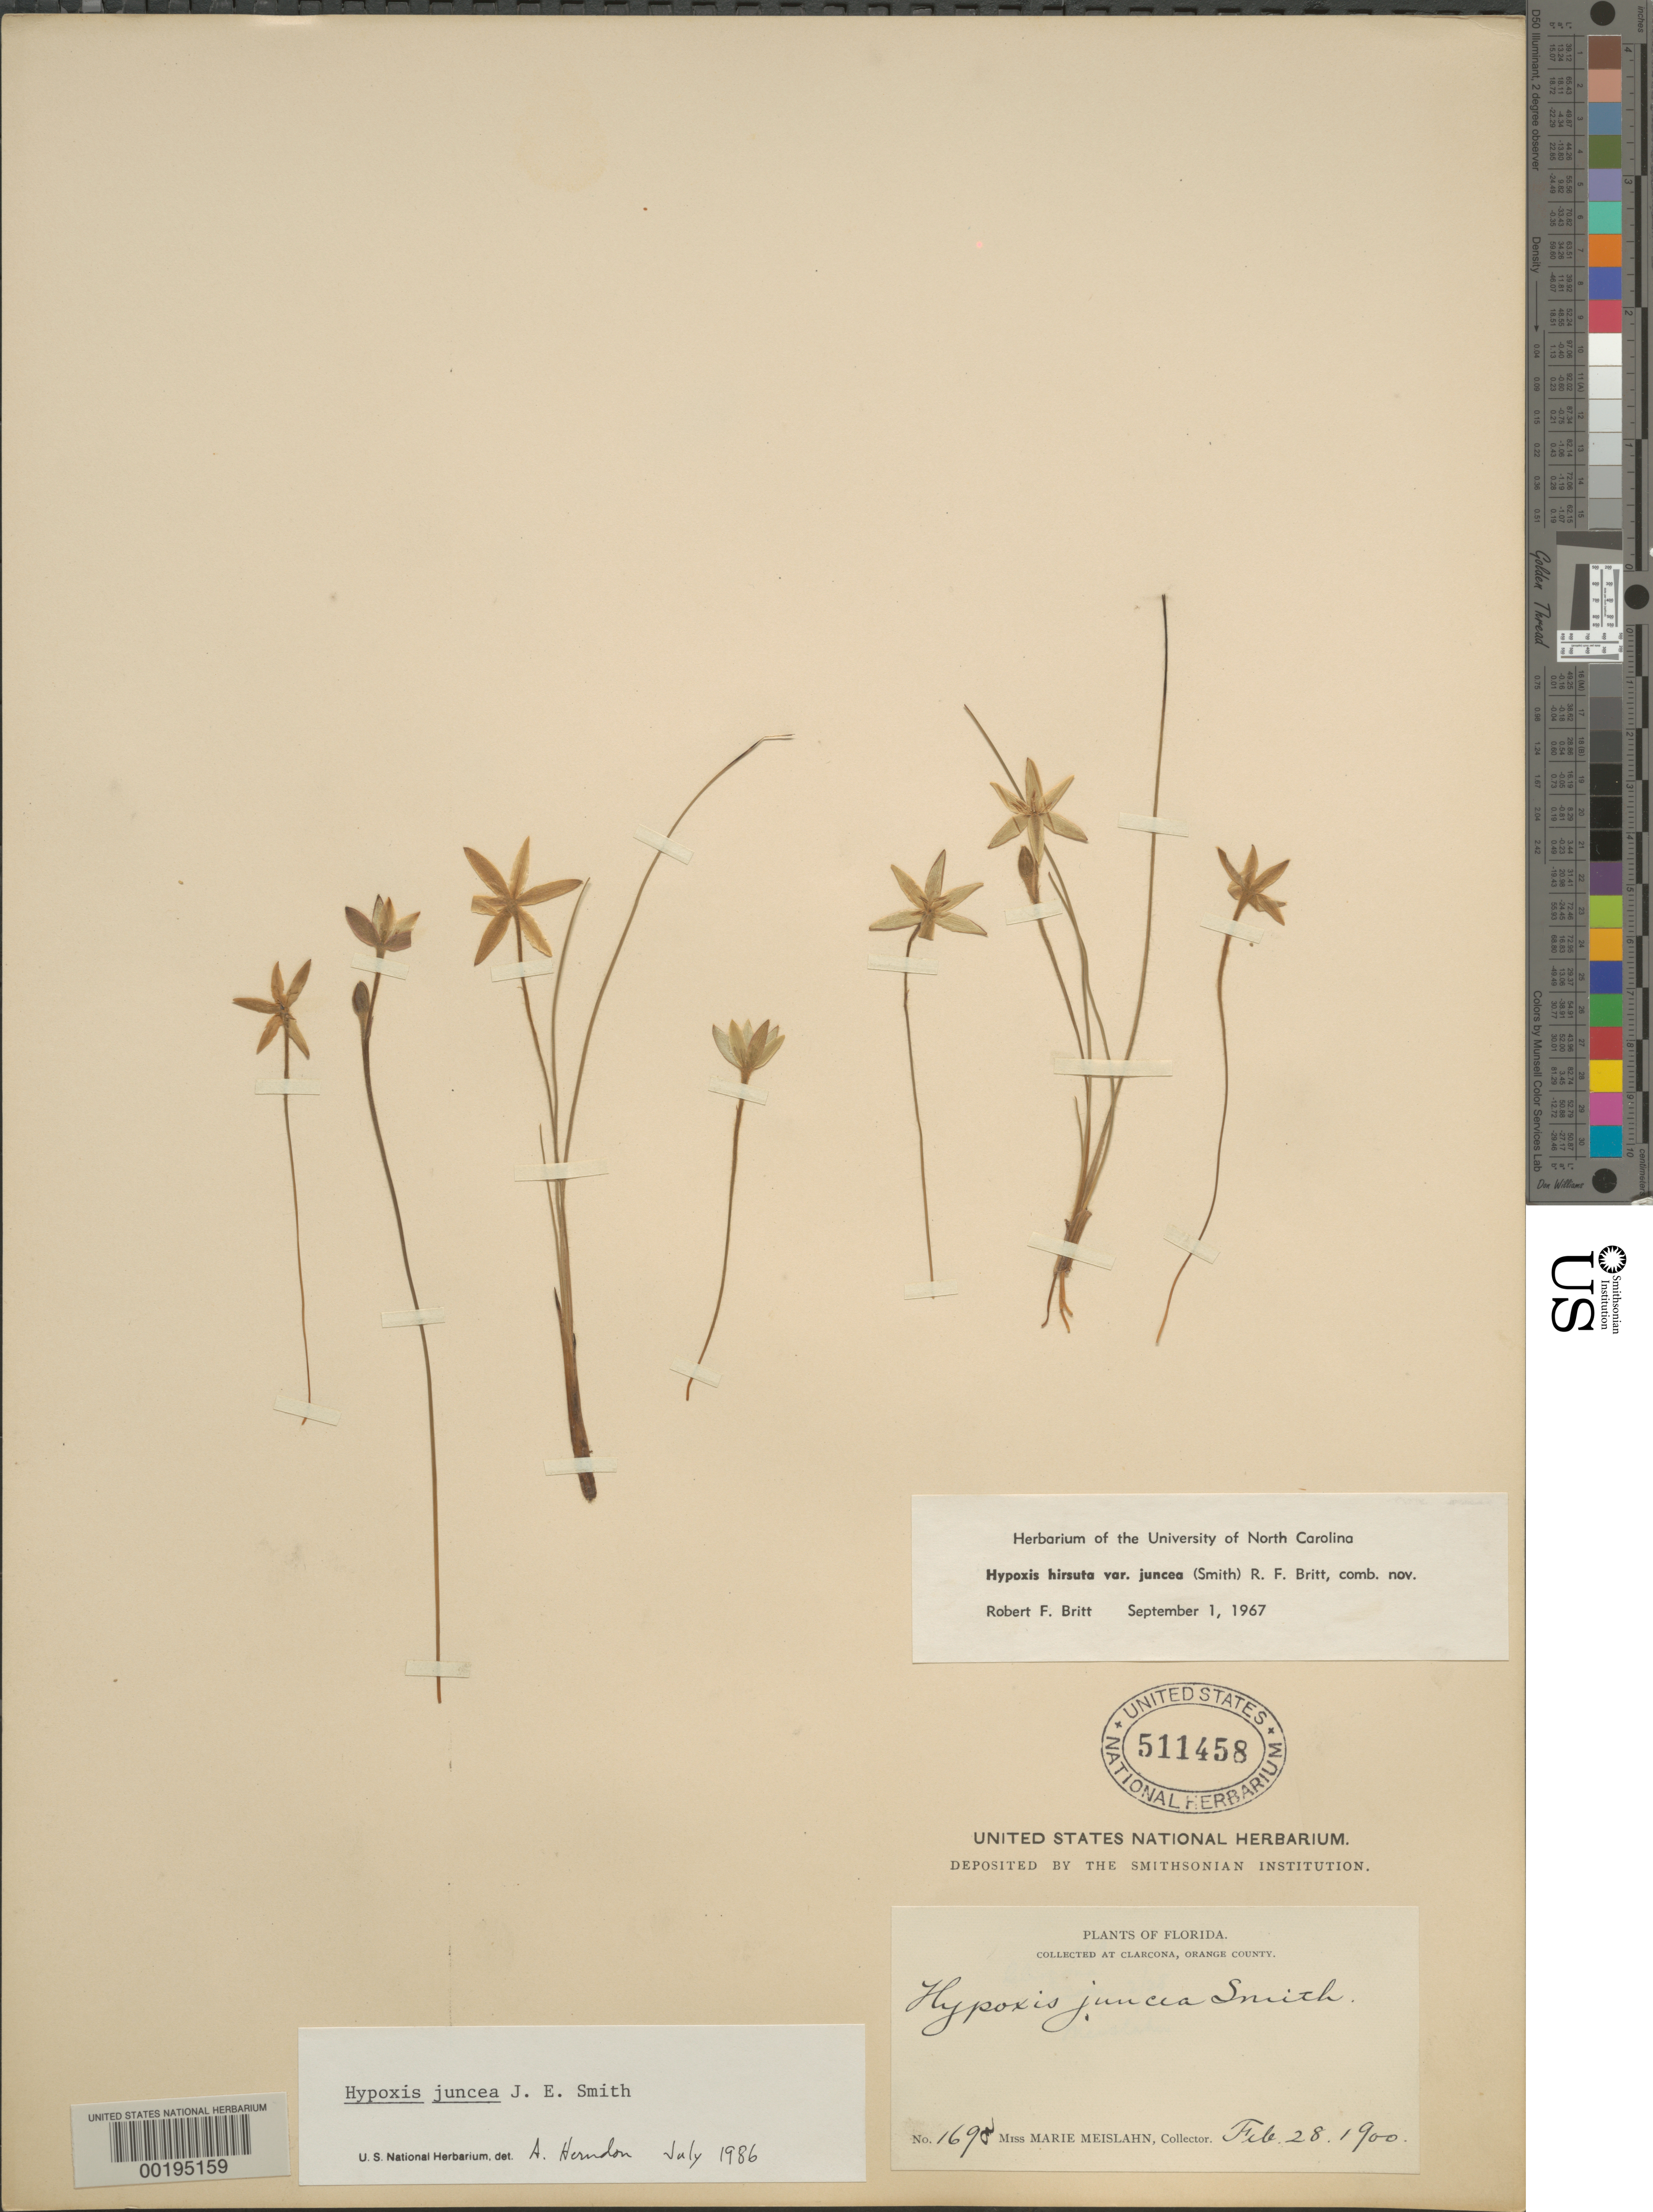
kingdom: Plantae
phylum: Tracheophyta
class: Liliopsida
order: Asparagales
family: Hypoxidaceae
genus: Hypoxis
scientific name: Hypoxis juncea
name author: Small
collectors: M. Meislahn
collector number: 1698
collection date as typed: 28 Feb 1900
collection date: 1900-02-28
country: United States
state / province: Florida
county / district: Orange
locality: Clarcona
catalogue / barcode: US 511458